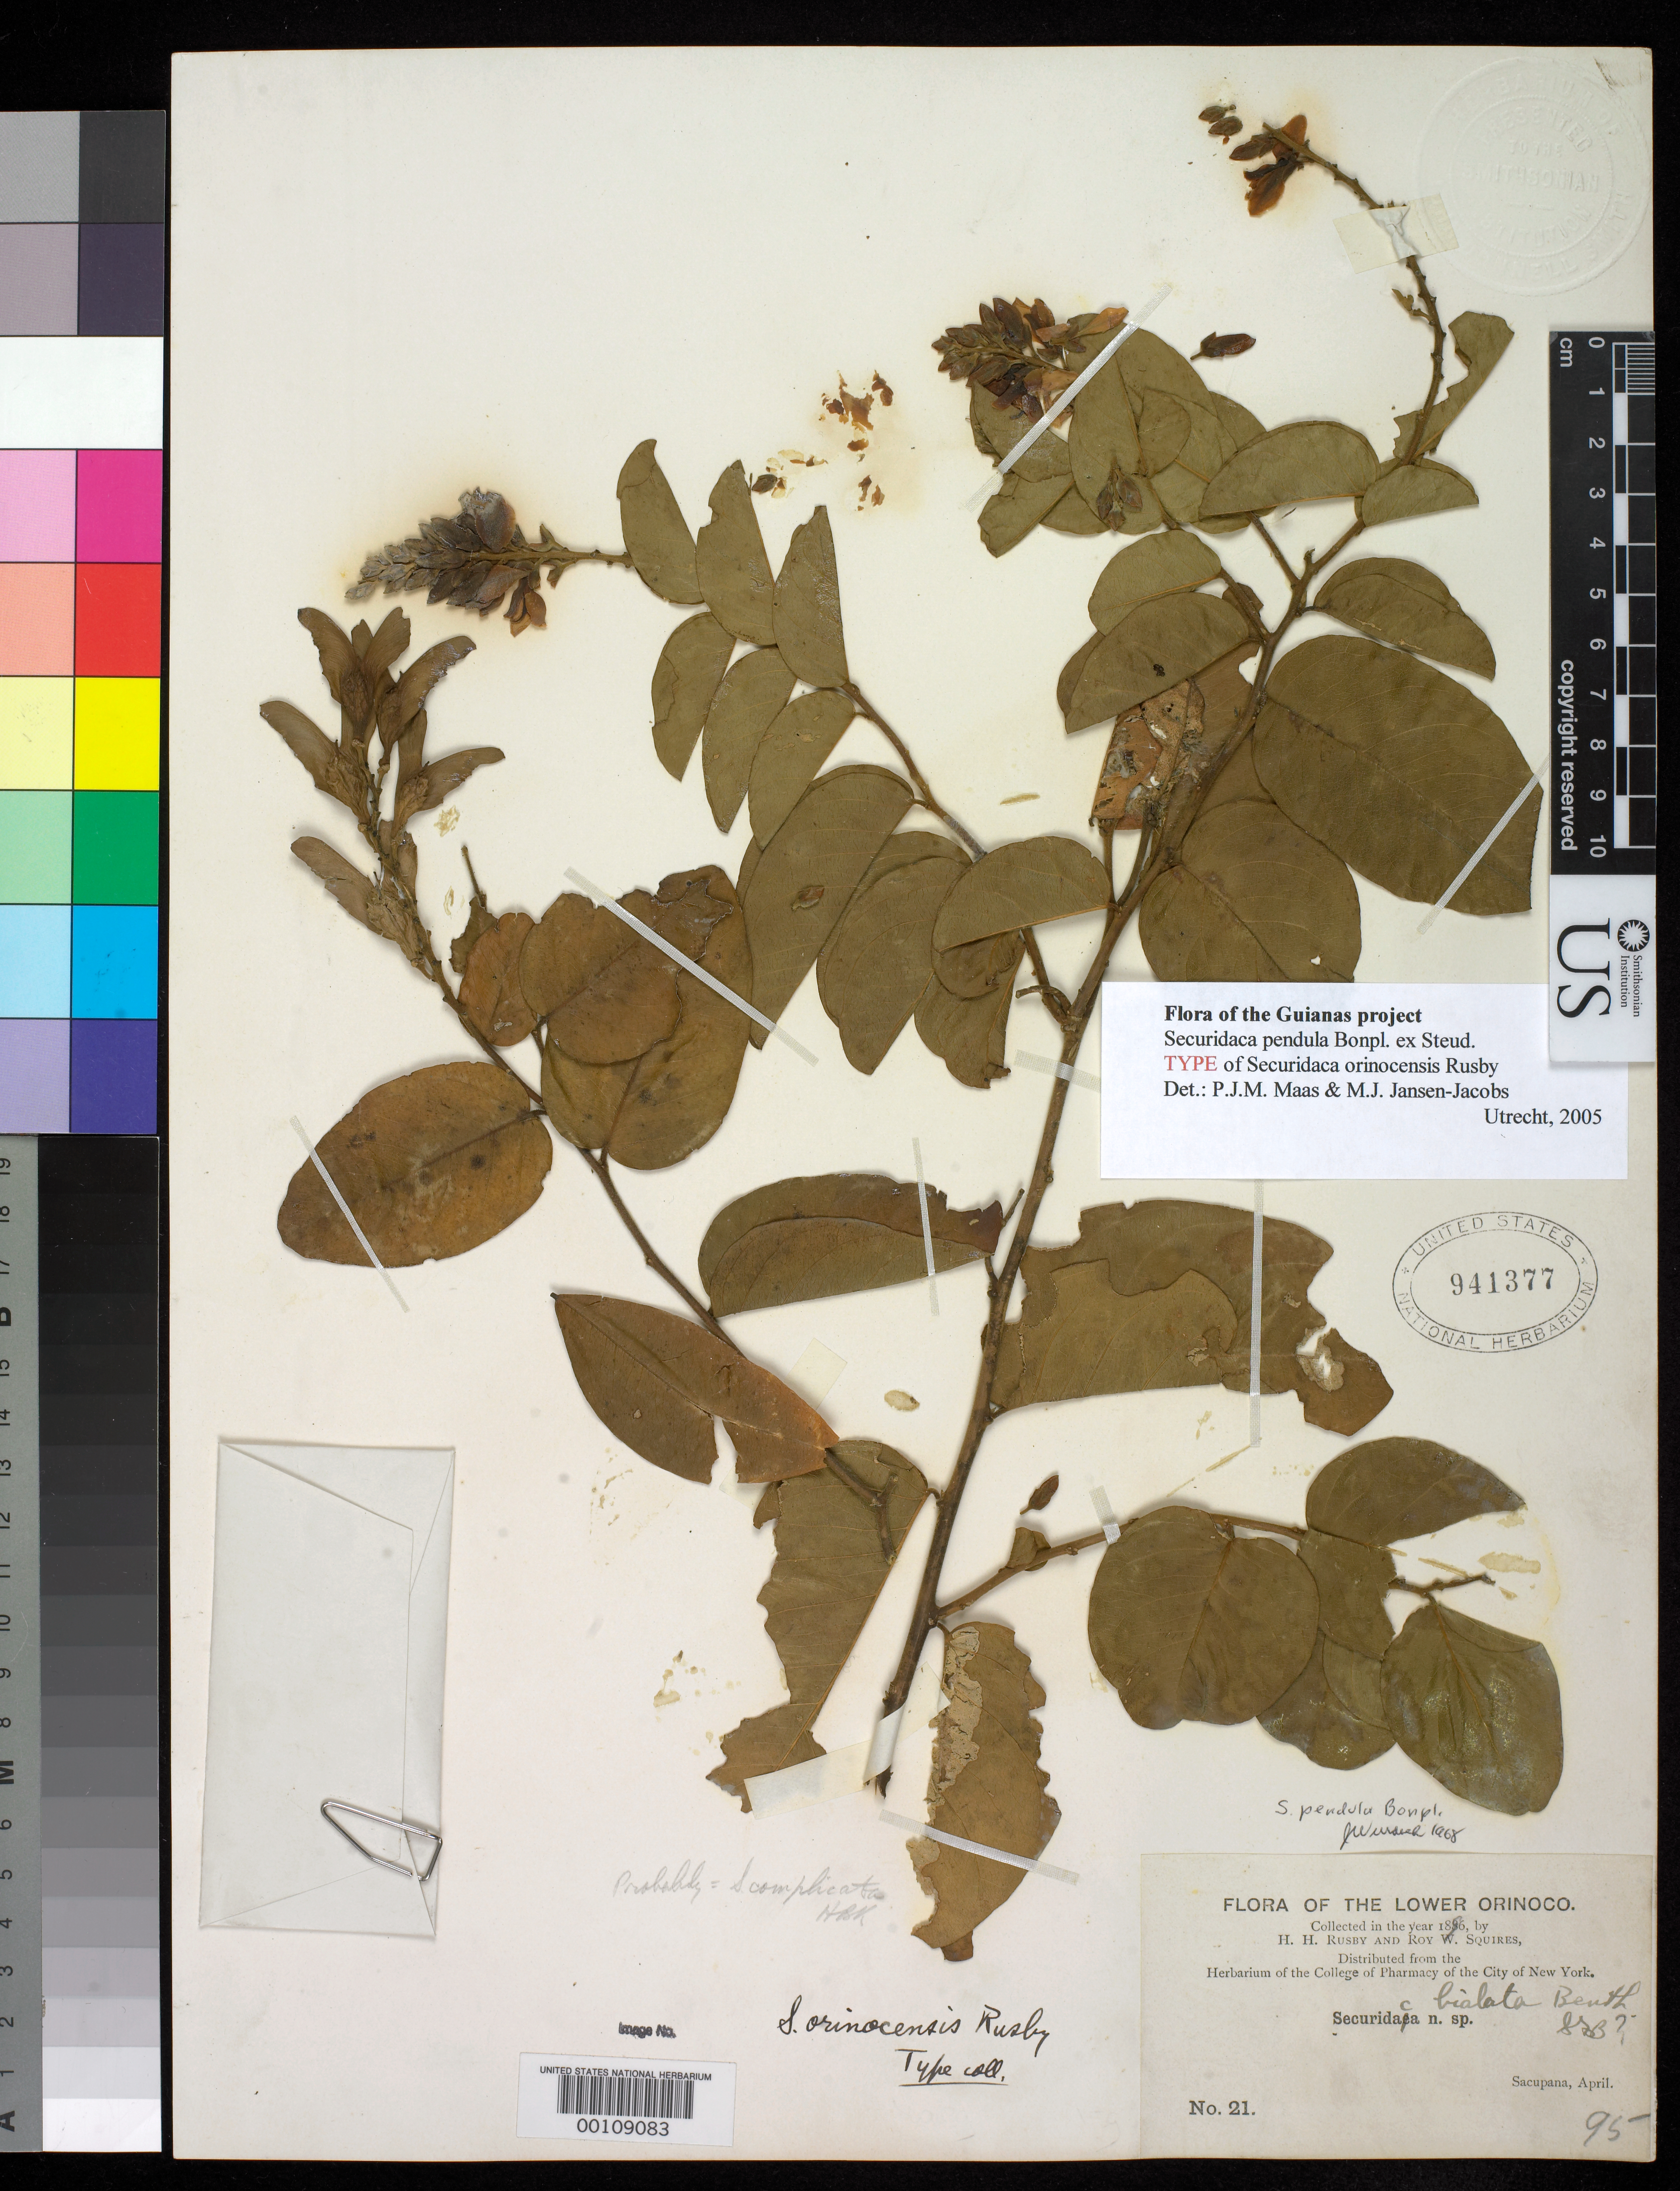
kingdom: Plantae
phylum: Tracheophyta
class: Magnoliopsida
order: Fabales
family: Polygalaceae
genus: Securidaca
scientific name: Securidaca orinocensis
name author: Rusby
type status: Isotype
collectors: H. H. Rusby & R. Squires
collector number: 21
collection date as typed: April 1896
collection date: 1896-04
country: Venezuela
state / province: Delta Amacuro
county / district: Antonio Díaz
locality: Lower Orinoco, Sacupana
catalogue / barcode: US 941377